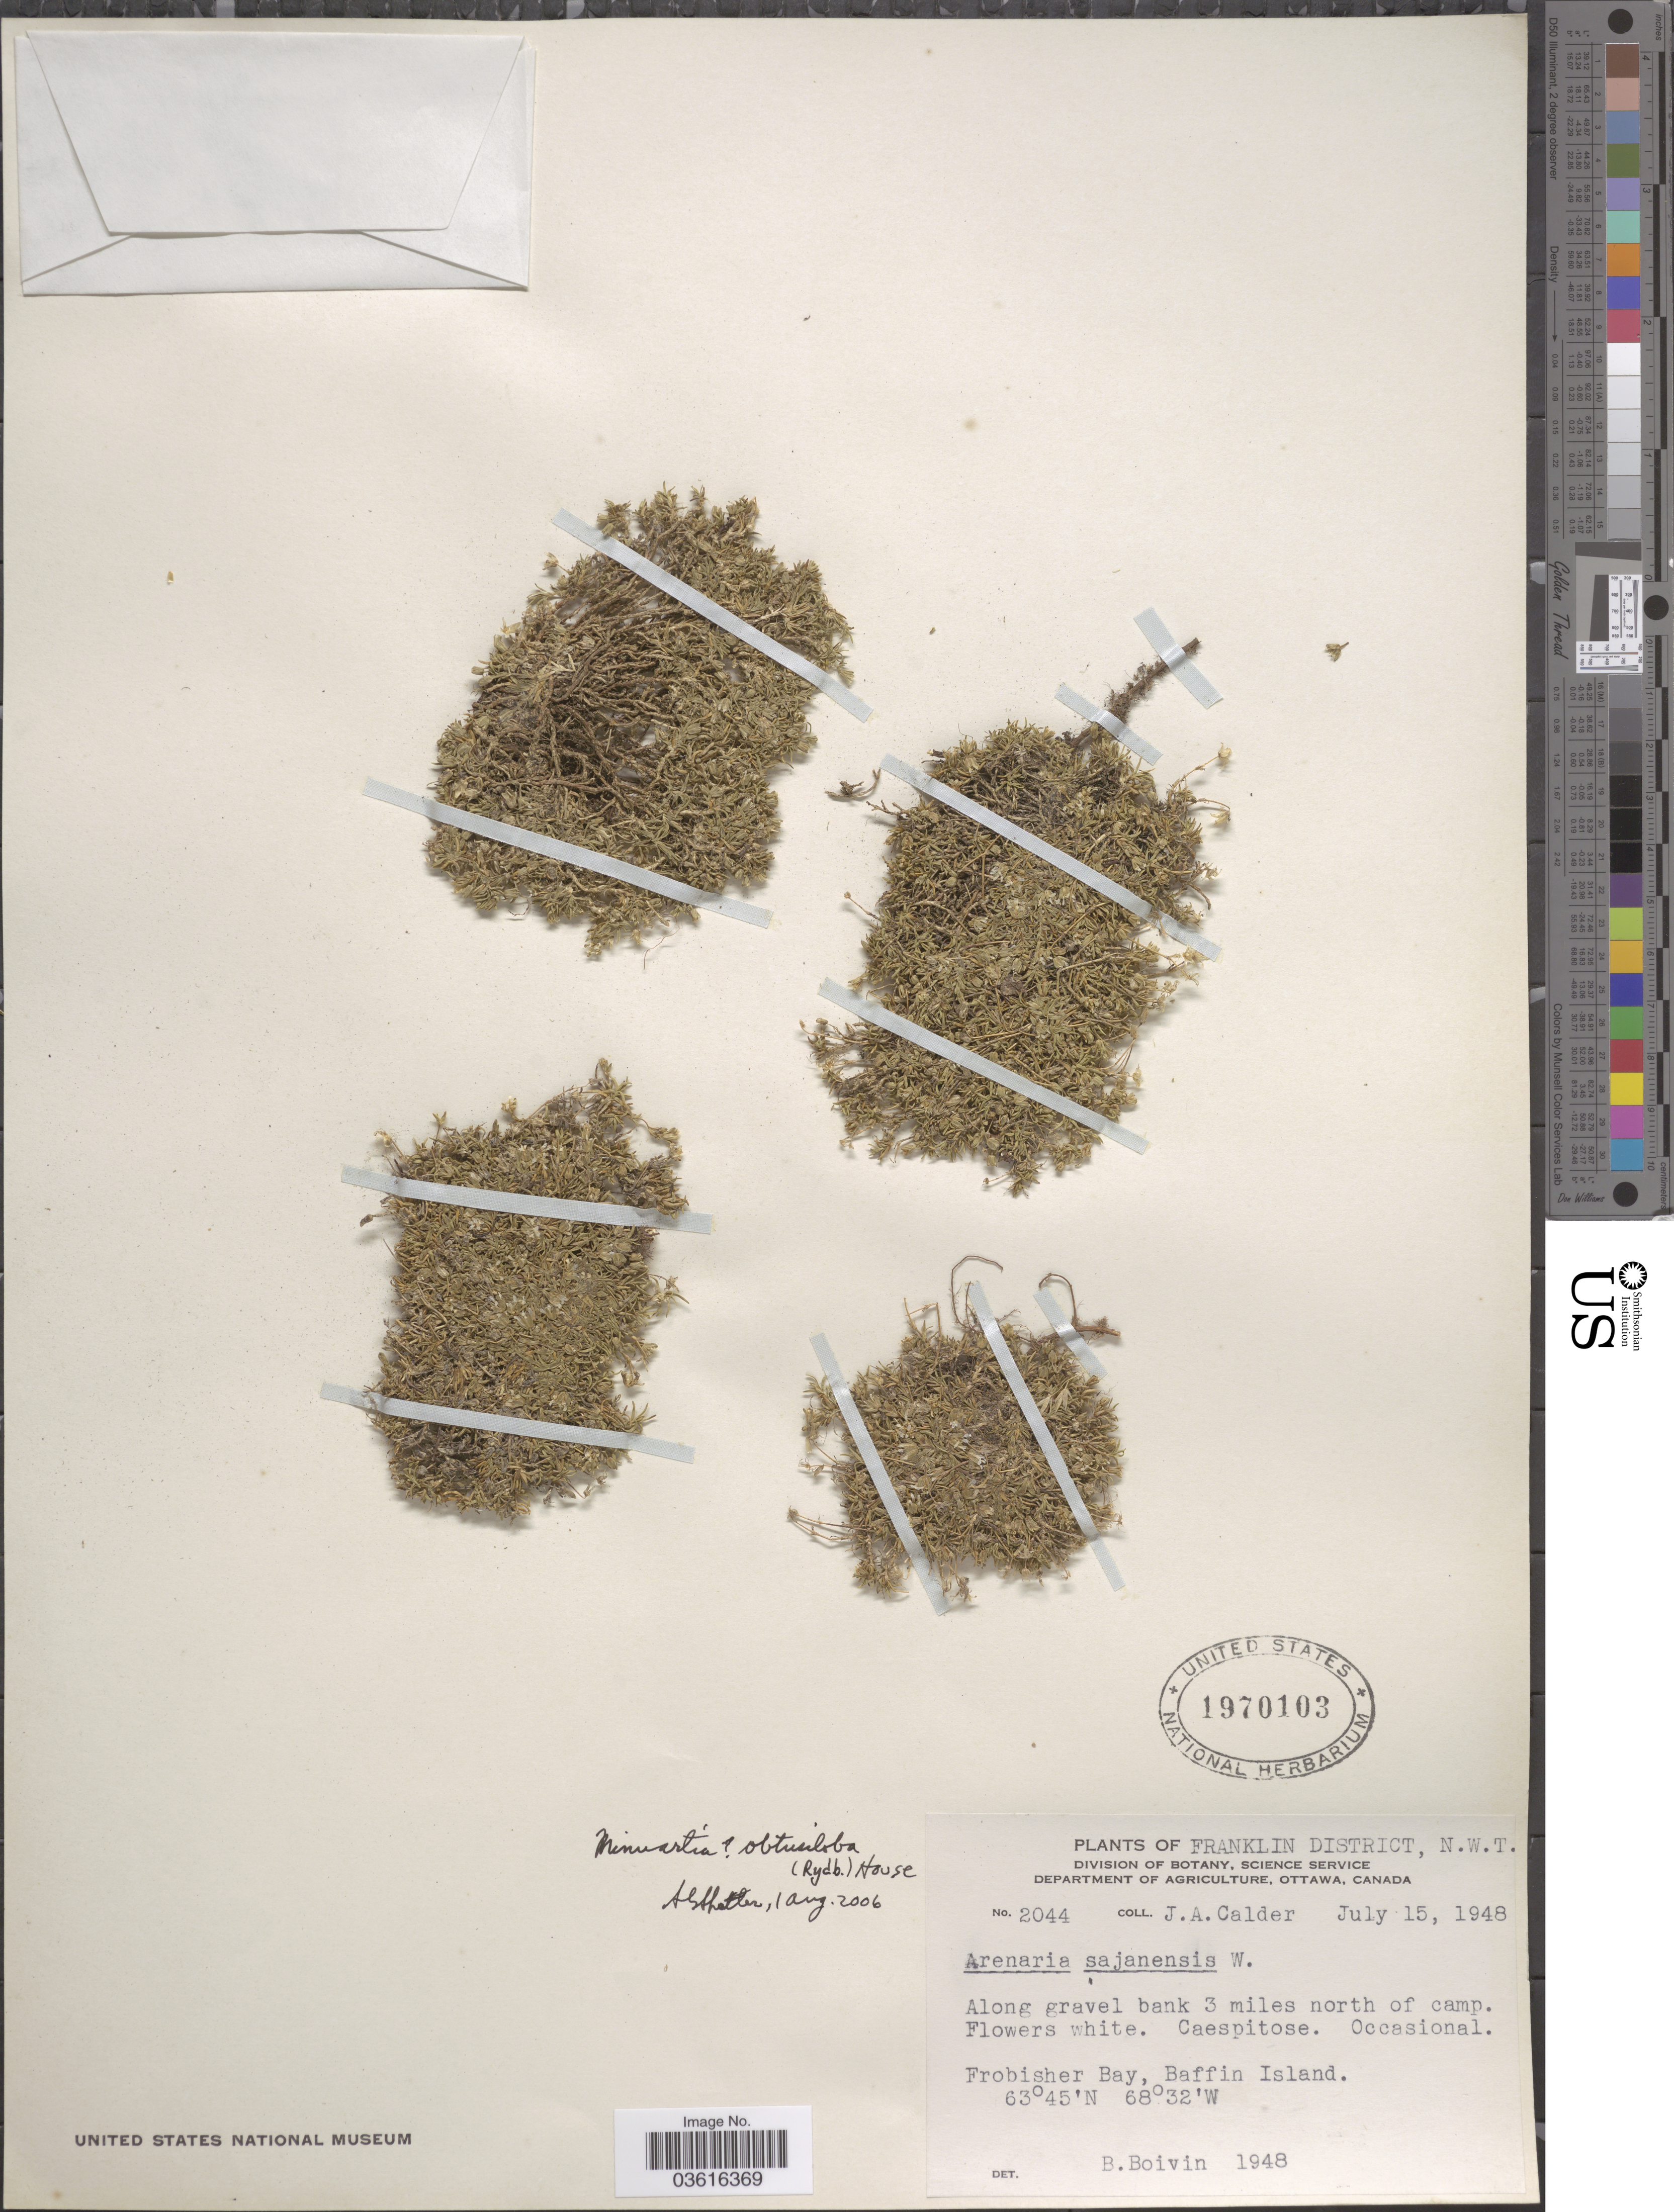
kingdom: Plantae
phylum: Tracheophyta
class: Magnoliopsida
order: Caryophyllales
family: Caryophyllaceae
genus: Cherleria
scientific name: Cherleria biflora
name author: (L.) A.J. Moore & Dillenb.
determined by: Strong, M. T., (US), Smithsonian Institution - National Museum of Natural History (UNITED STATES)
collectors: J. A. Calder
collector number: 2044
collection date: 1948-07-15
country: Canada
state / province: Northwest Territories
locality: Franklin District, N.W.T. Along gravel bank 3 miles north of camp. Frobisher Bay, Baffin Island.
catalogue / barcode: US 1970103